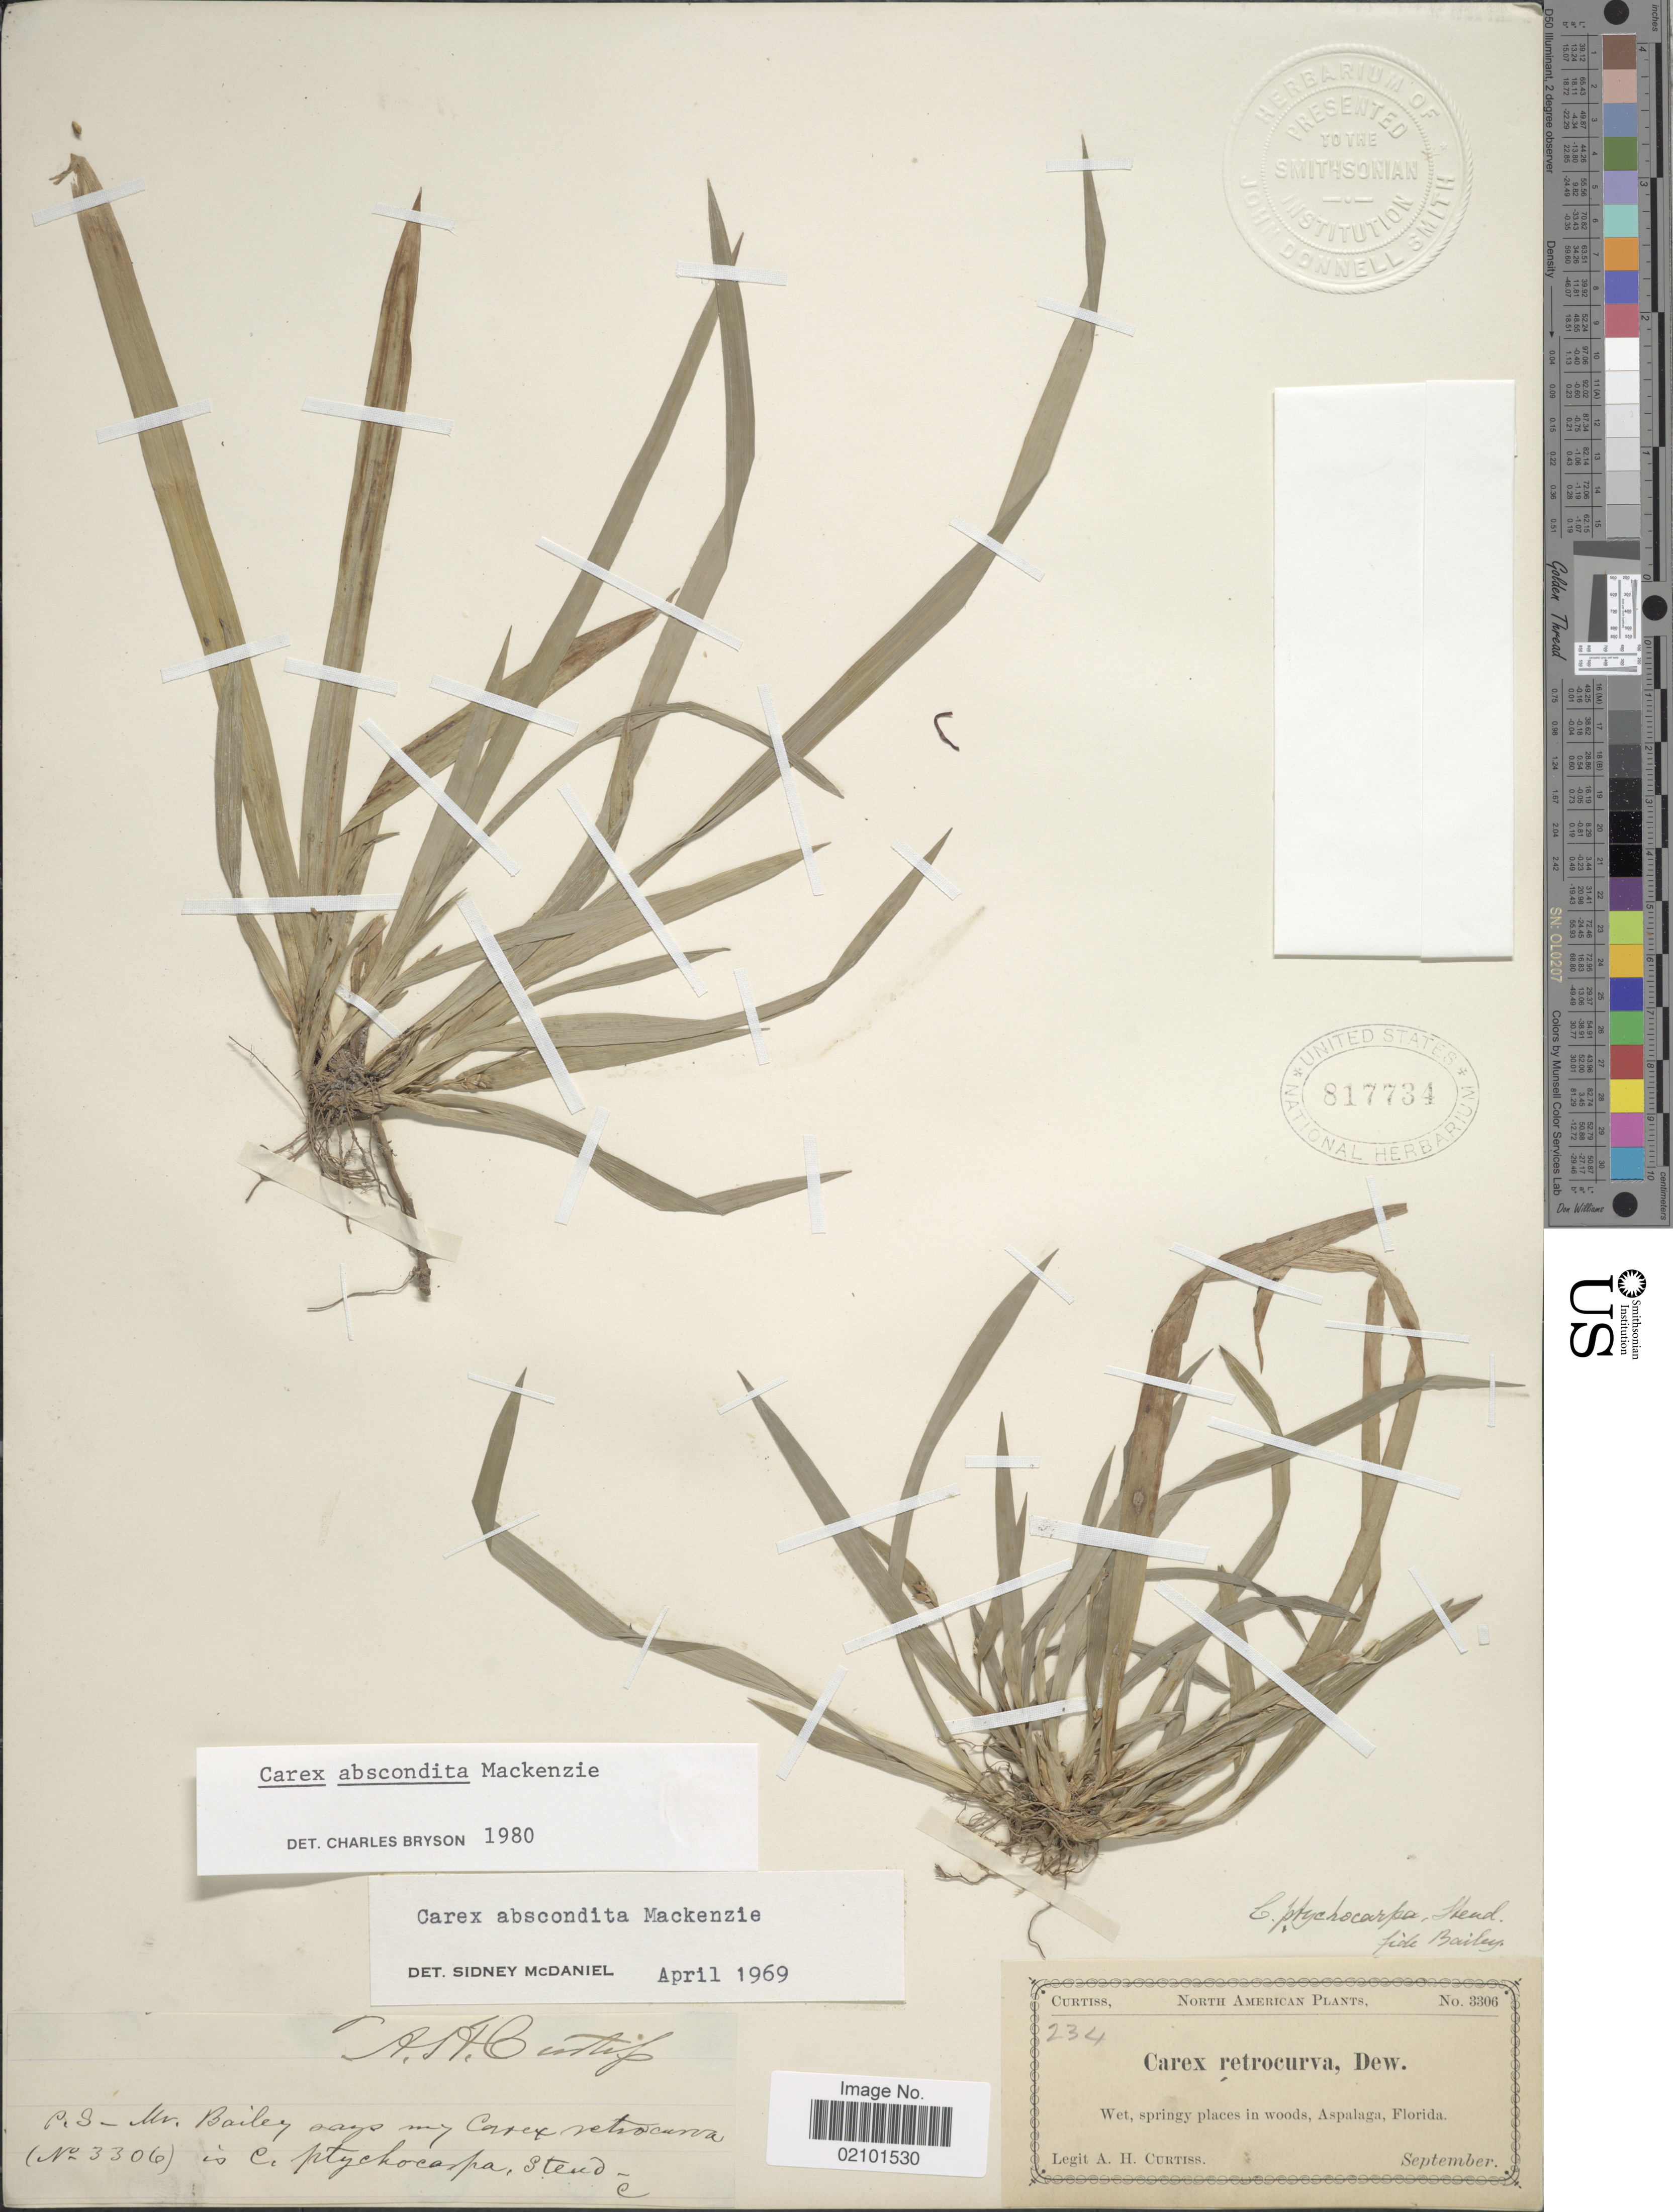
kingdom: Plantae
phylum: Tracheophyta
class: Liliopsida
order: Poales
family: Cyperaceae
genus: Carex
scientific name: Carex abscondita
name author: Mack.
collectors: A. H. Curtiss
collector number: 3306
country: United States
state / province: Florida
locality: Aspalaga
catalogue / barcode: US 817734